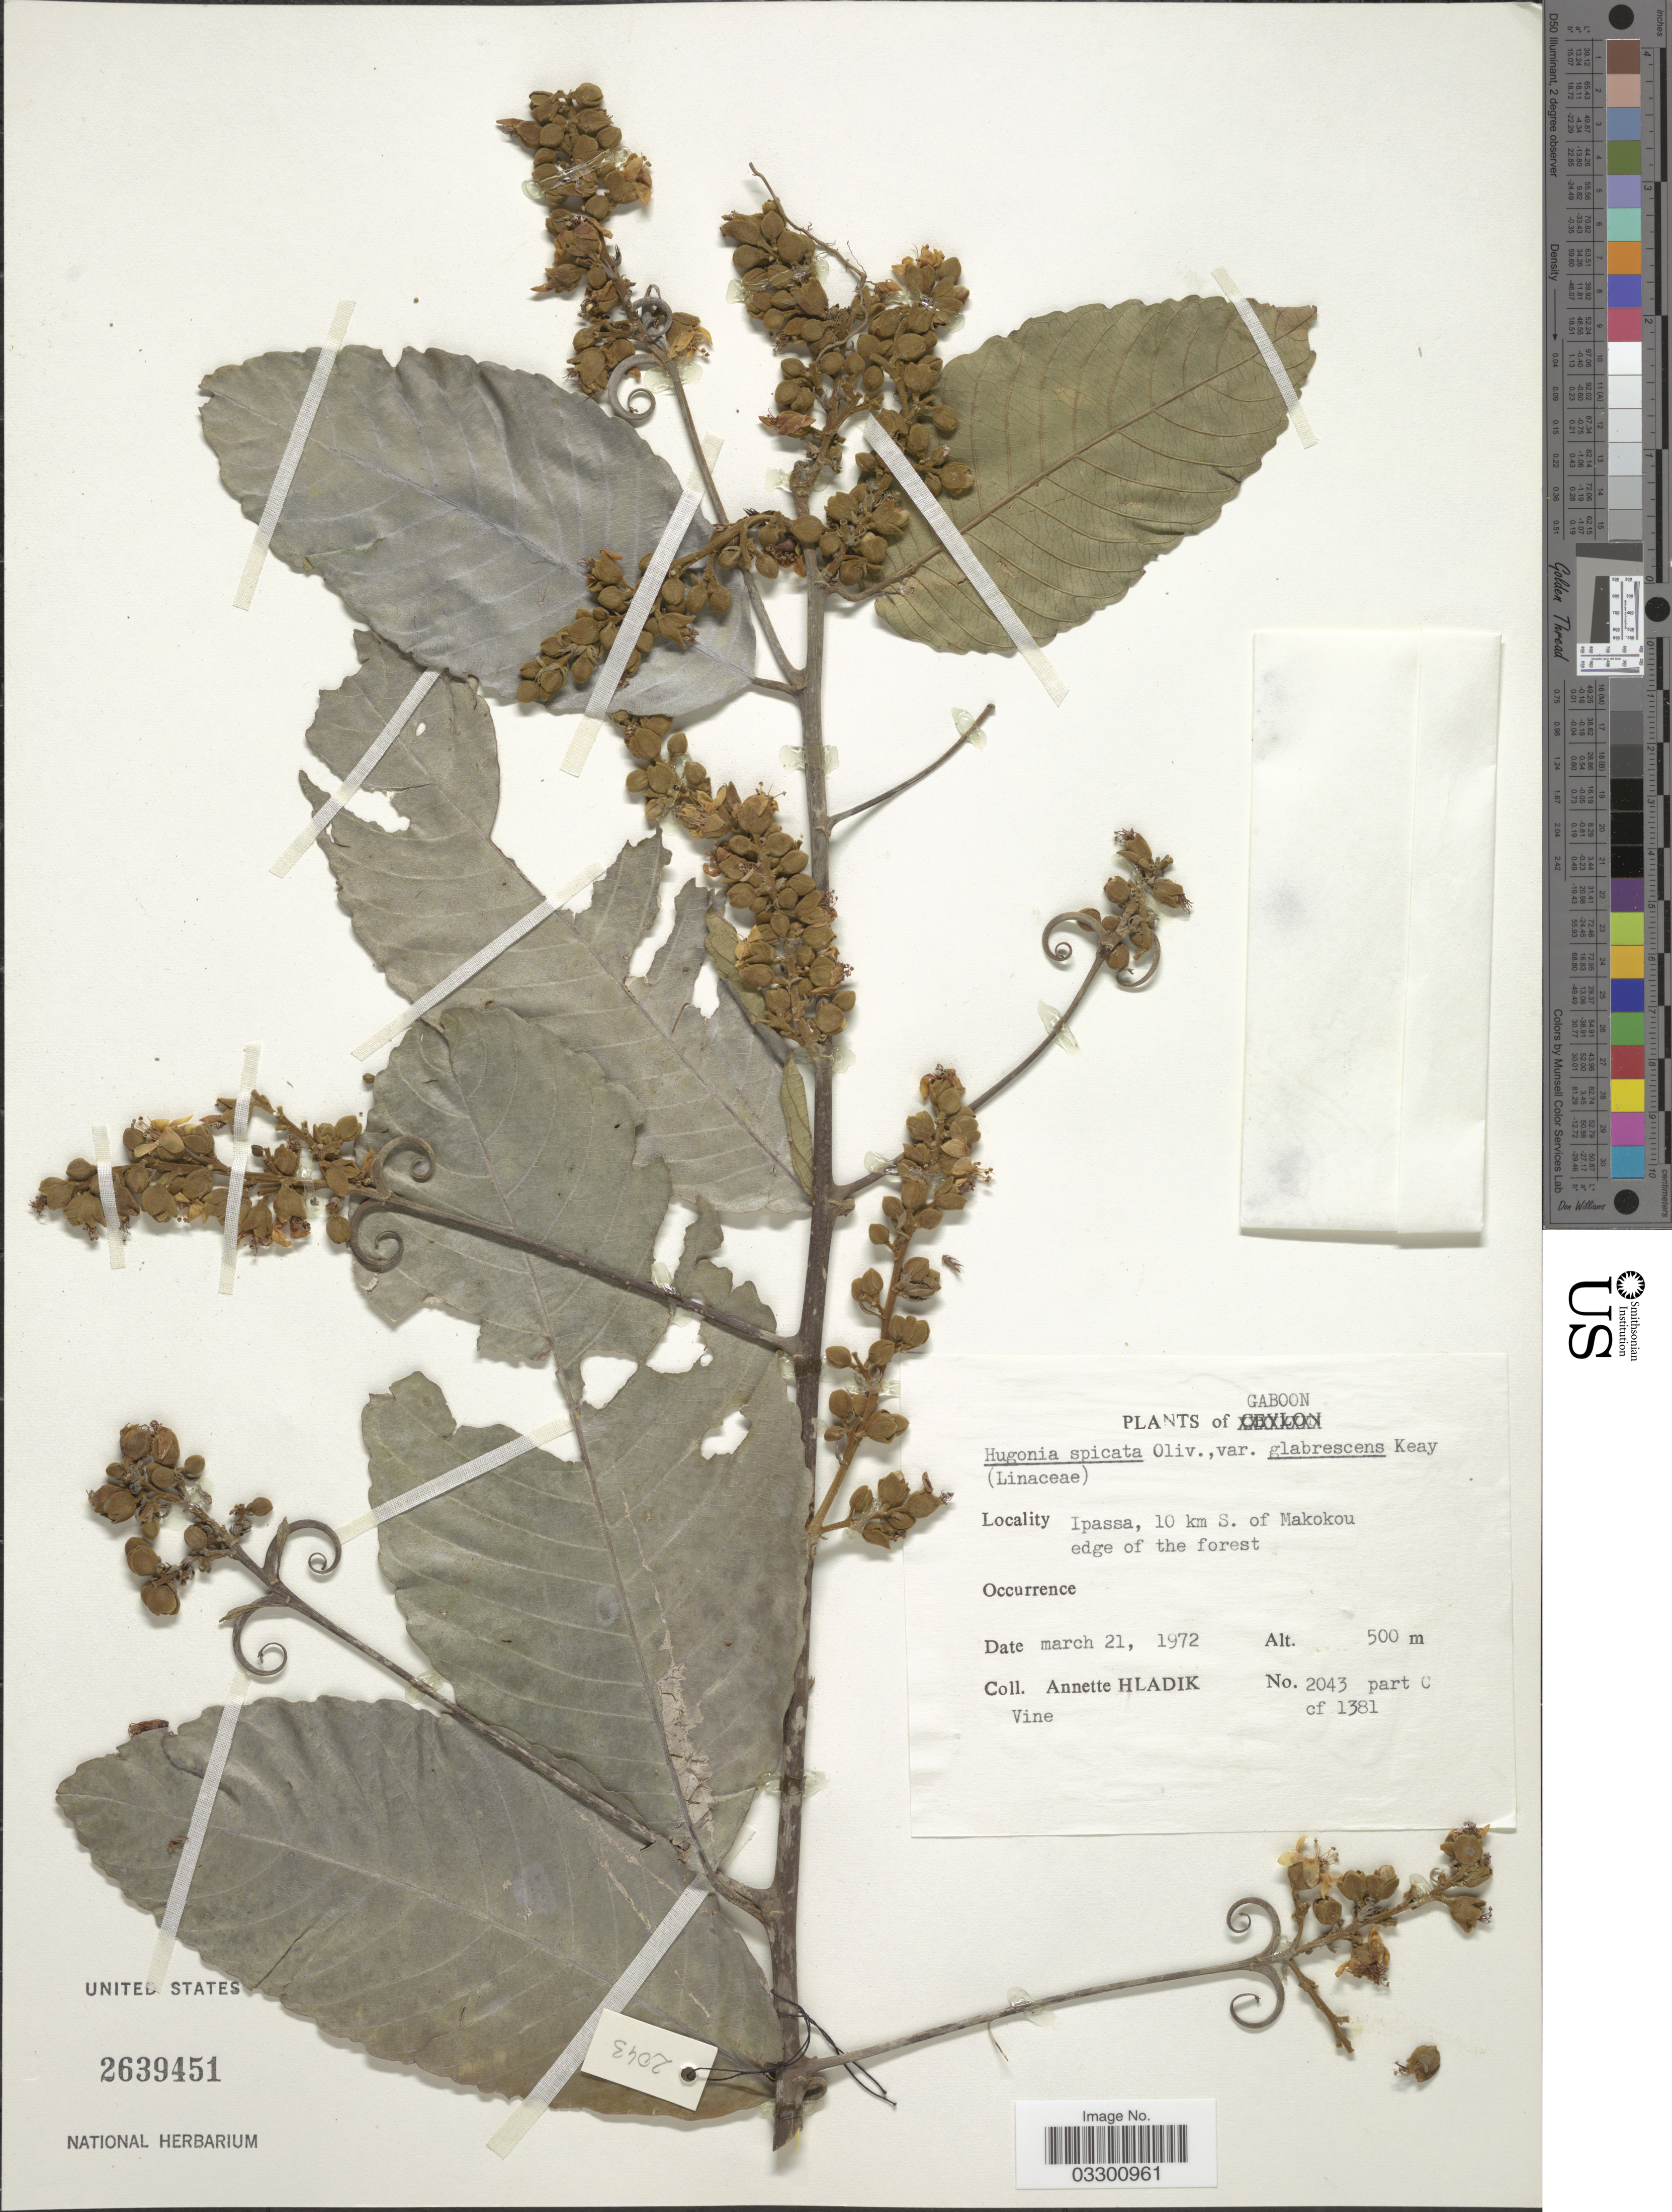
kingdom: Plantae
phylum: Tracheophyta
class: Magnoliopsida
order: Malpighiales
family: Linaceae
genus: Hugonia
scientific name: Hugonia spicata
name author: Oliv.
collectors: A. Hladik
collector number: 2043 part C of 1381?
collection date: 1972-03-21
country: Gabon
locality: Gaboon. Ipassa, 10 km S. of Makokou edge of forest.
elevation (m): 500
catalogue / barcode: US 2639451